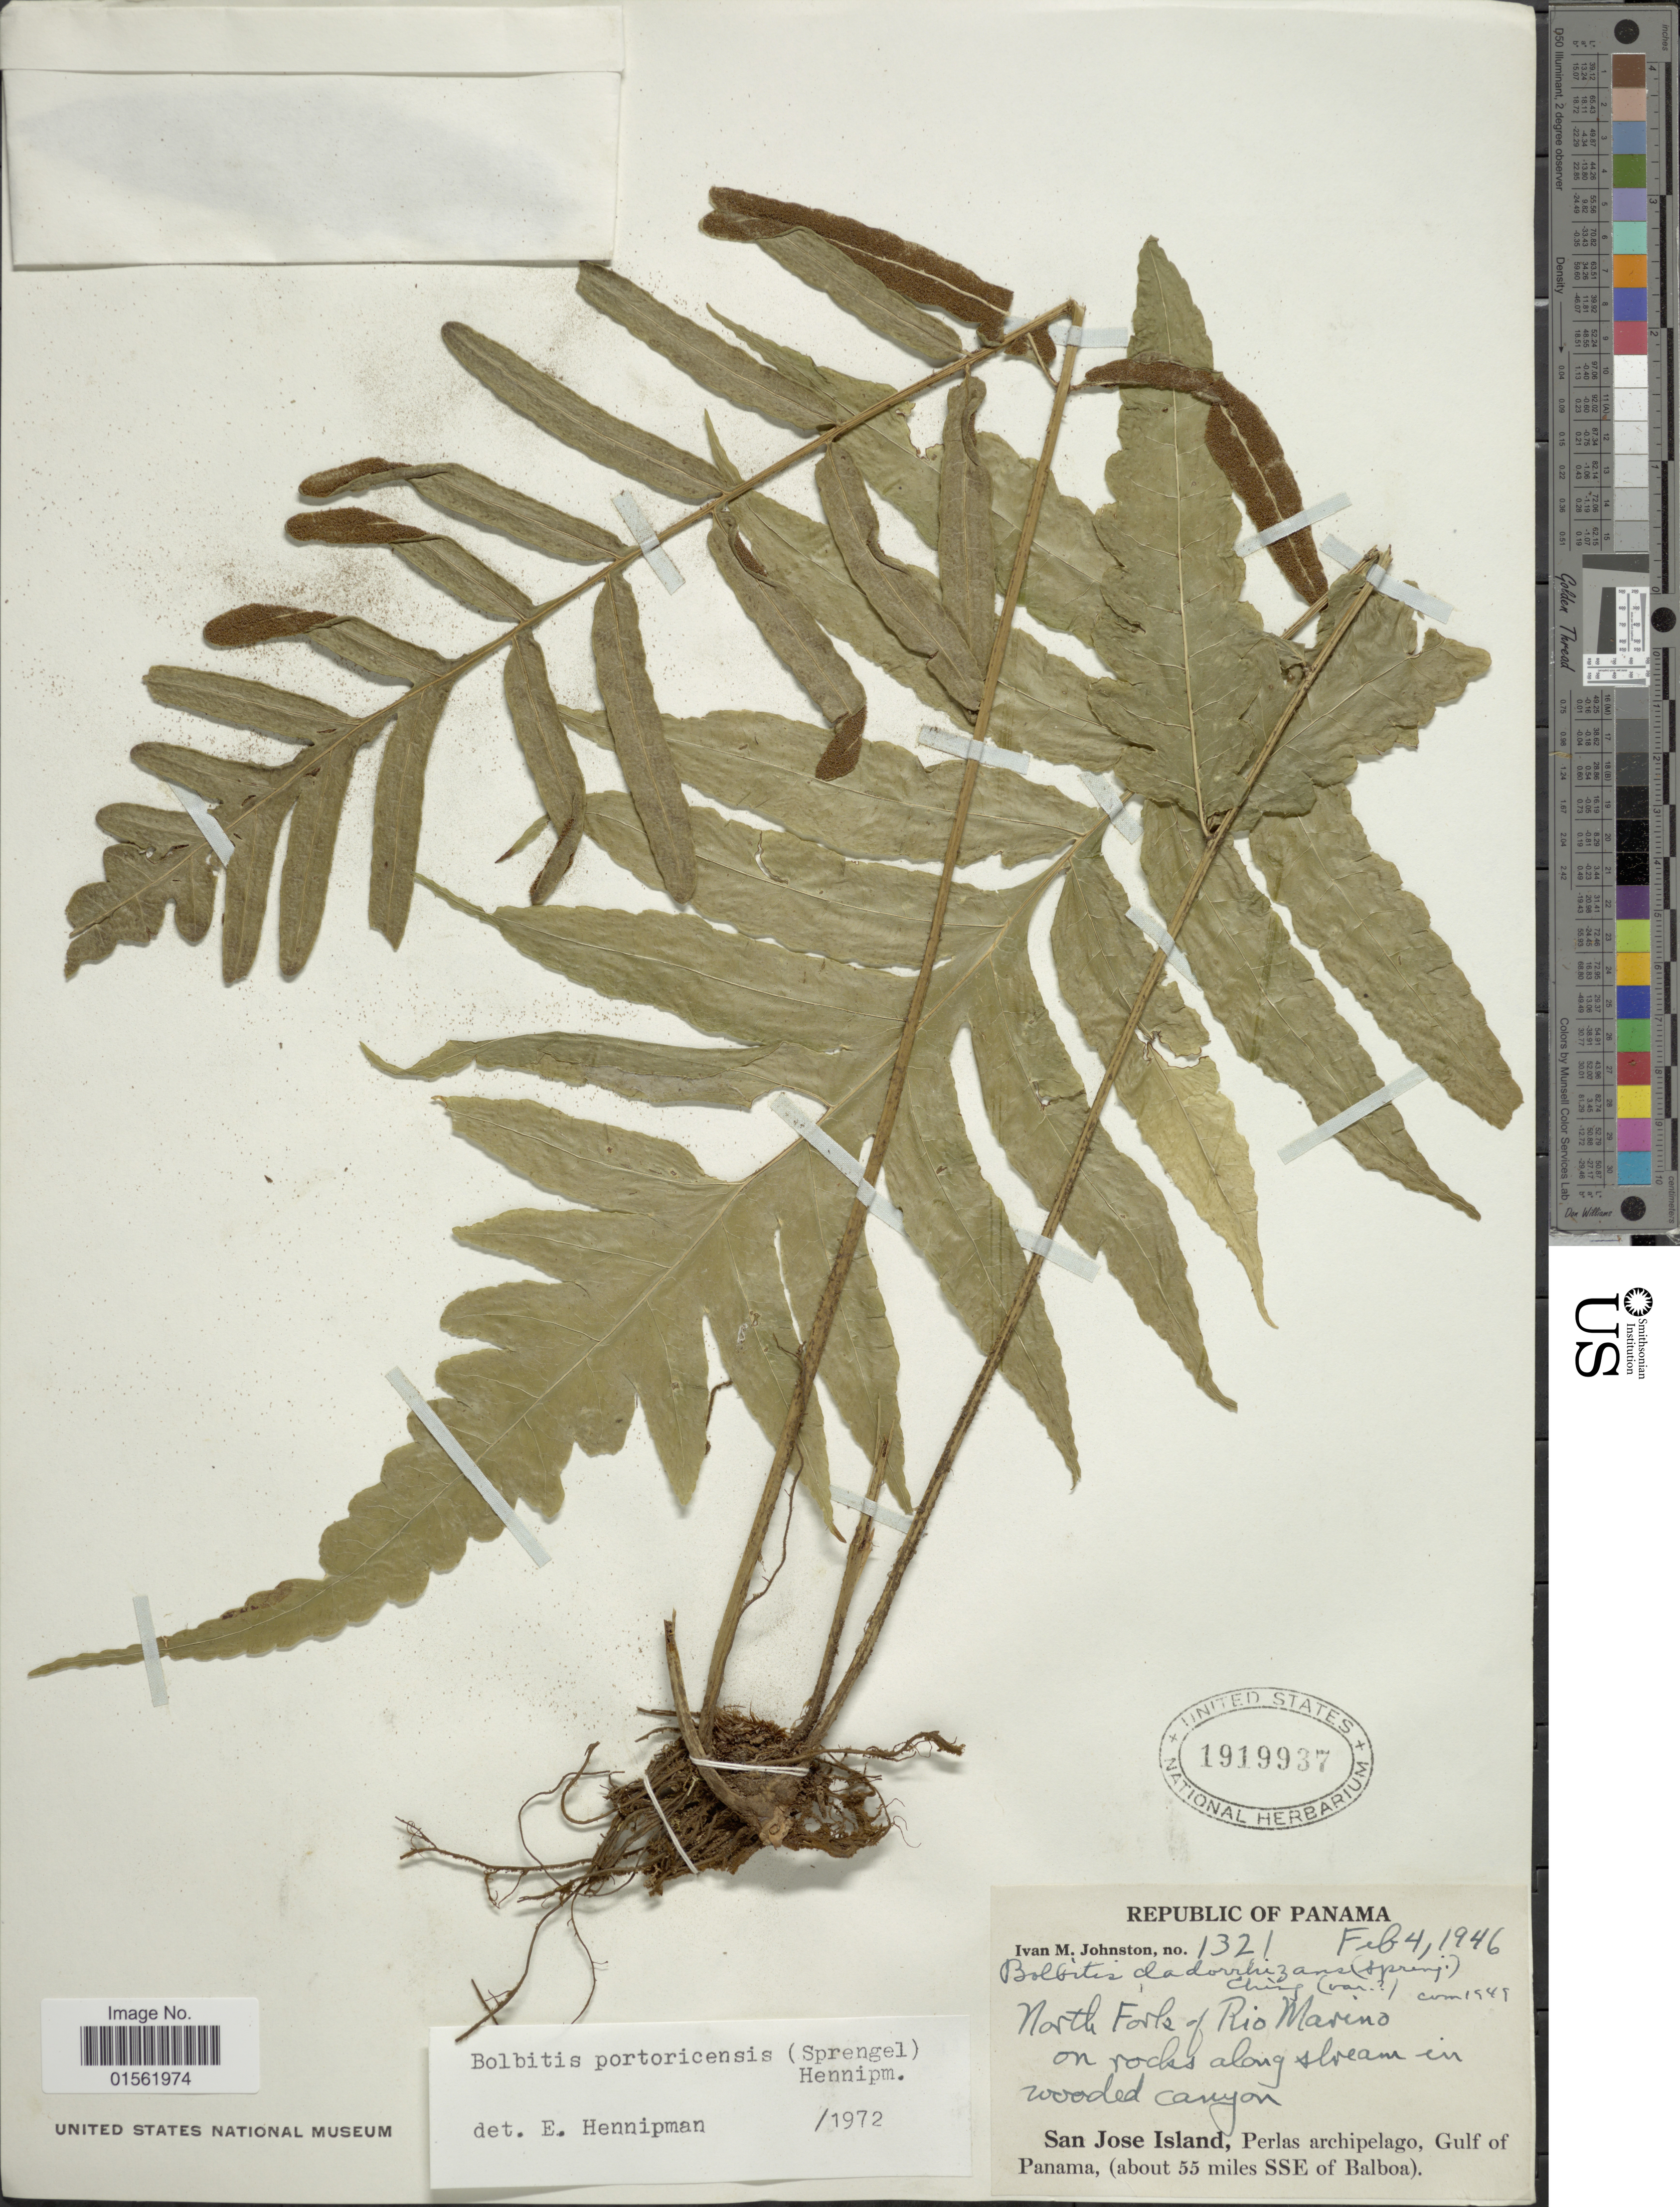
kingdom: Plantae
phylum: Tracheophyta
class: Polypodiopsida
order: Polypodiales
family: Dryopteridaceae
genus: Bolbitis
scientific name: Bolbitis portoricensis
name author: (Spreng.) Hennipman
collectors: I.M. Johnston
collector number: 1321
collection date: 1946-02-04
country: Panama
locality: North Forts of Rio Marino. San Jose Island, Perlas archipelago, Gulf of Panama, (about 55 miles SSE of Balboa)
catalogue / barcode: US 1919937